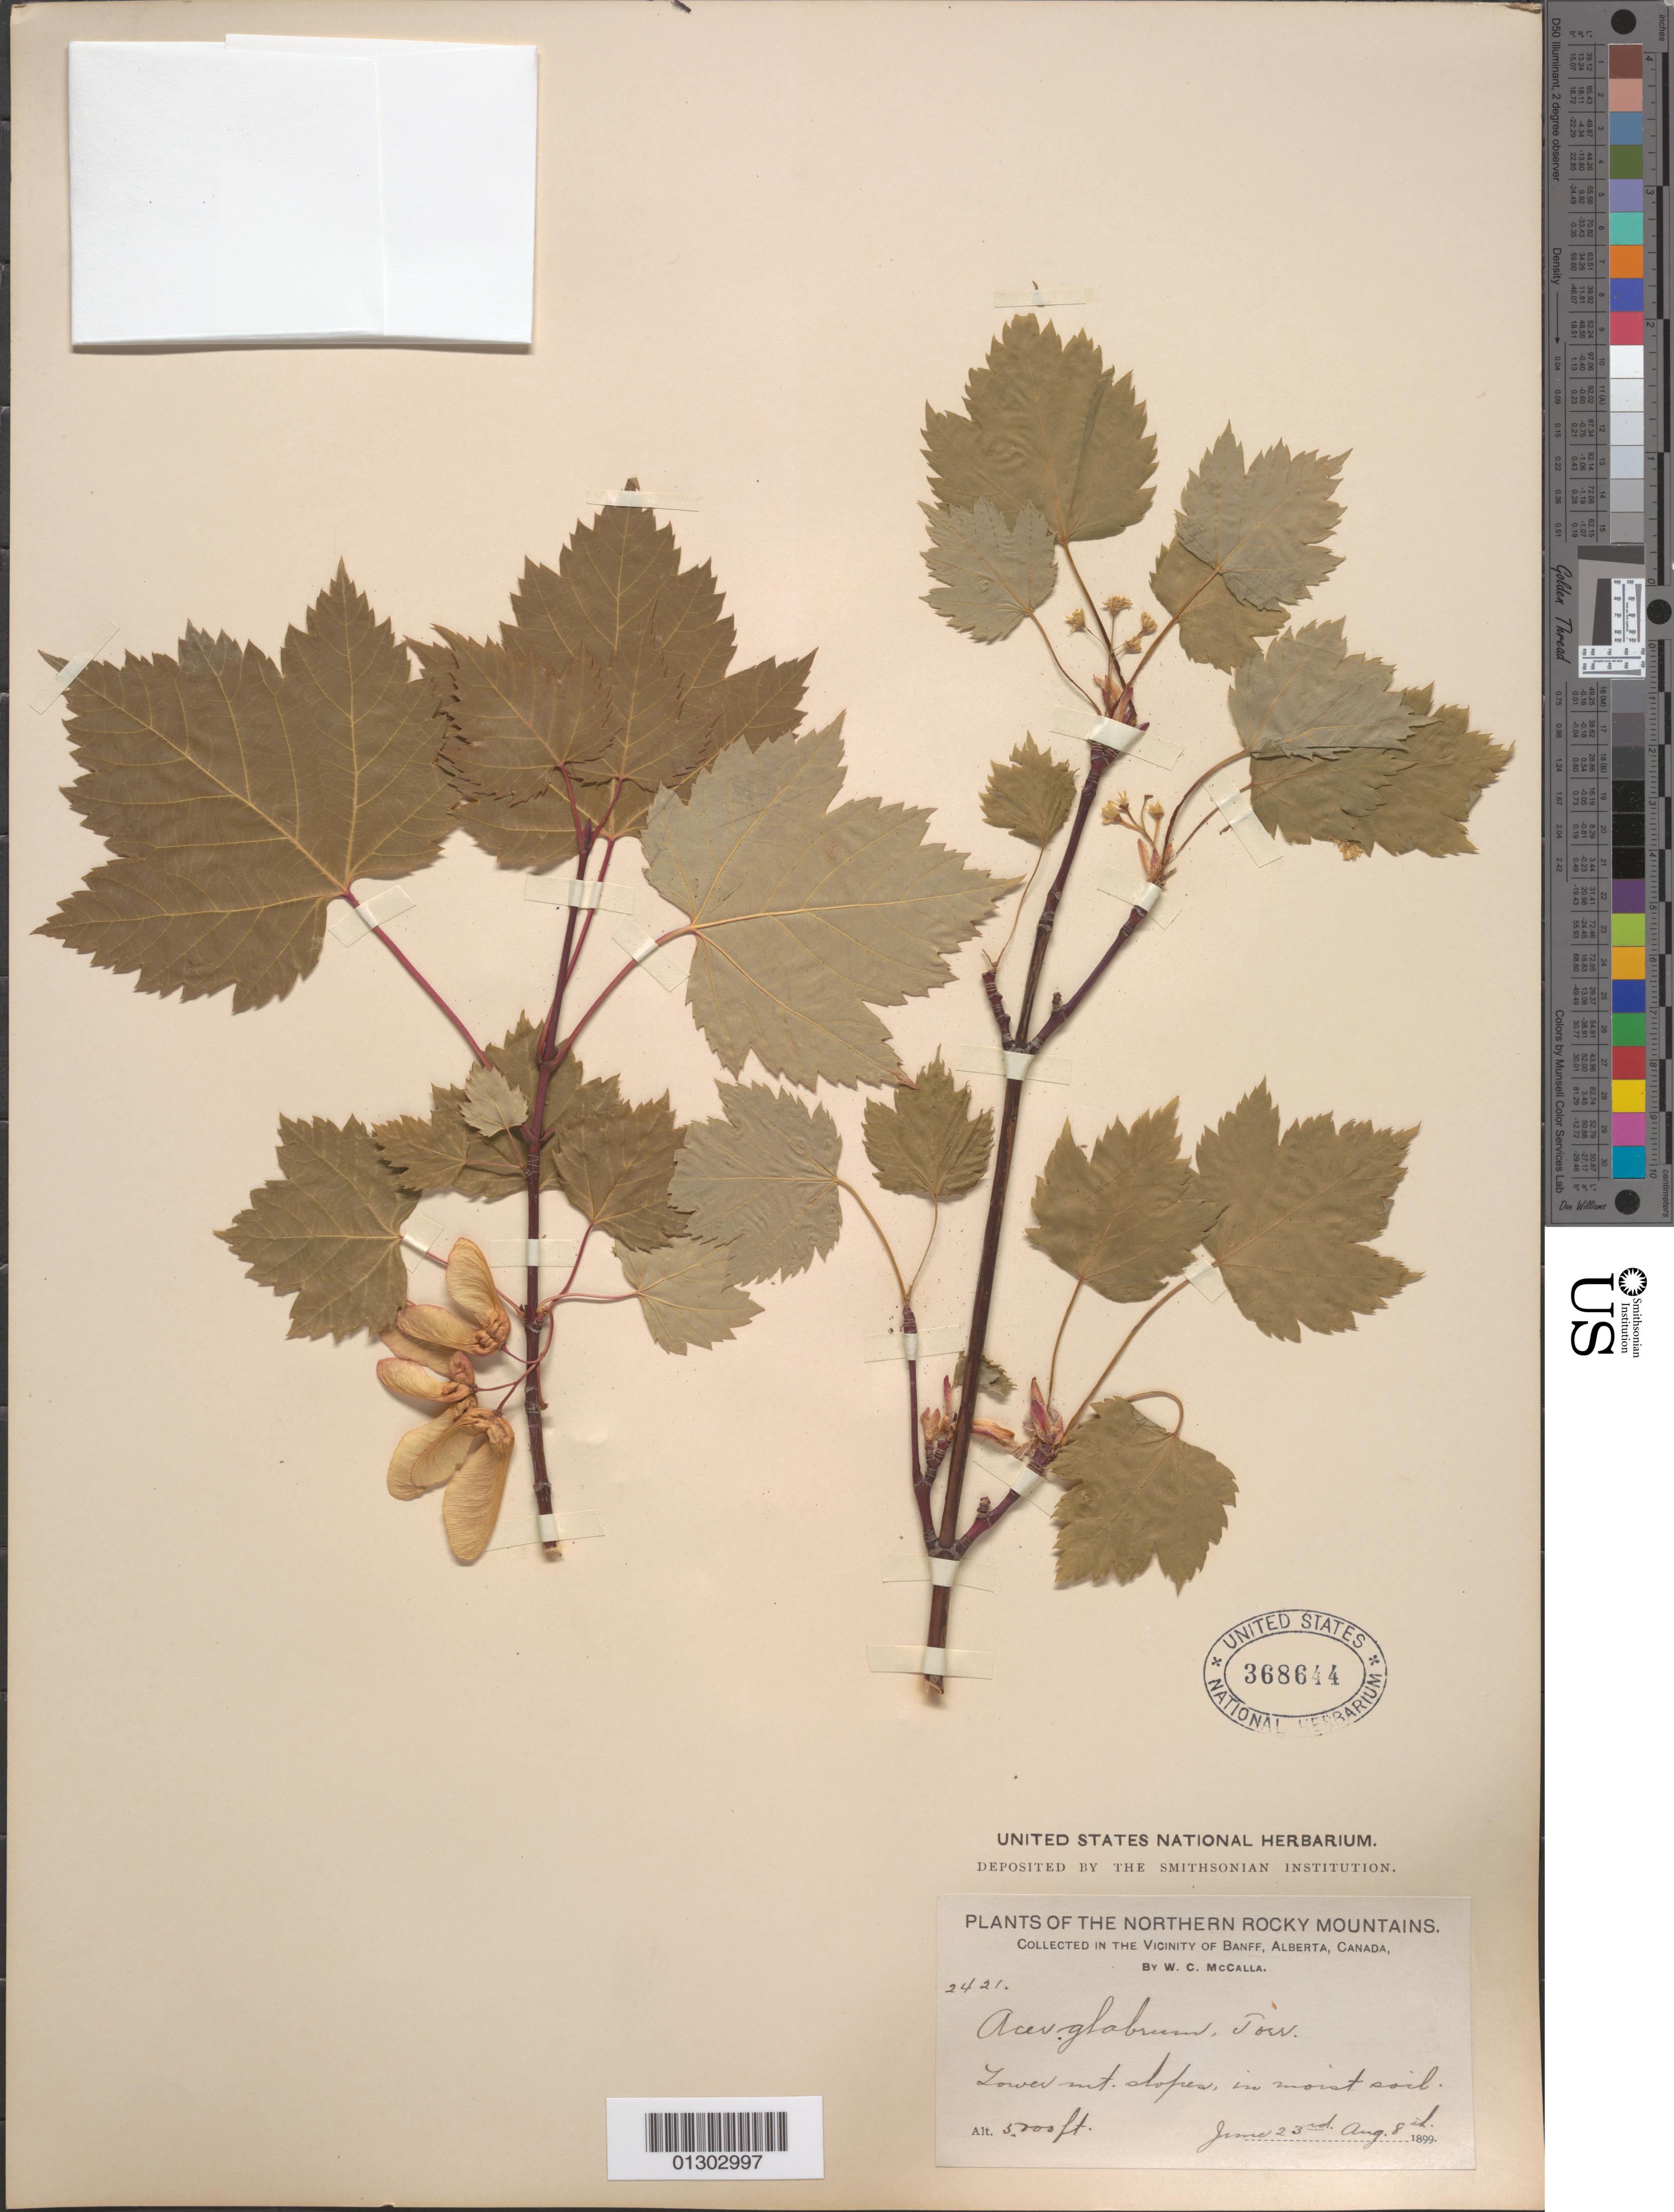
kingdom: Plantae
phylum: Tracheophyta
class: Magnoliopsida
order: Sapindales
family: Sapindaceae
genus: Acer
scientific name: Acer glabrum var. douglasii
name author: (Hook.) Dippel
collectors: W. McCalla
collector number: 2421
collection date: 1899-06-23/1899-08-08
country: Canada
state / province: Alberta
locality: Northern Rocky Mountains. Banff vicinity.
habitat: Lower mt. slopes in moist soil.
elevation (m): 1524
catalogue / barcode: US 368644